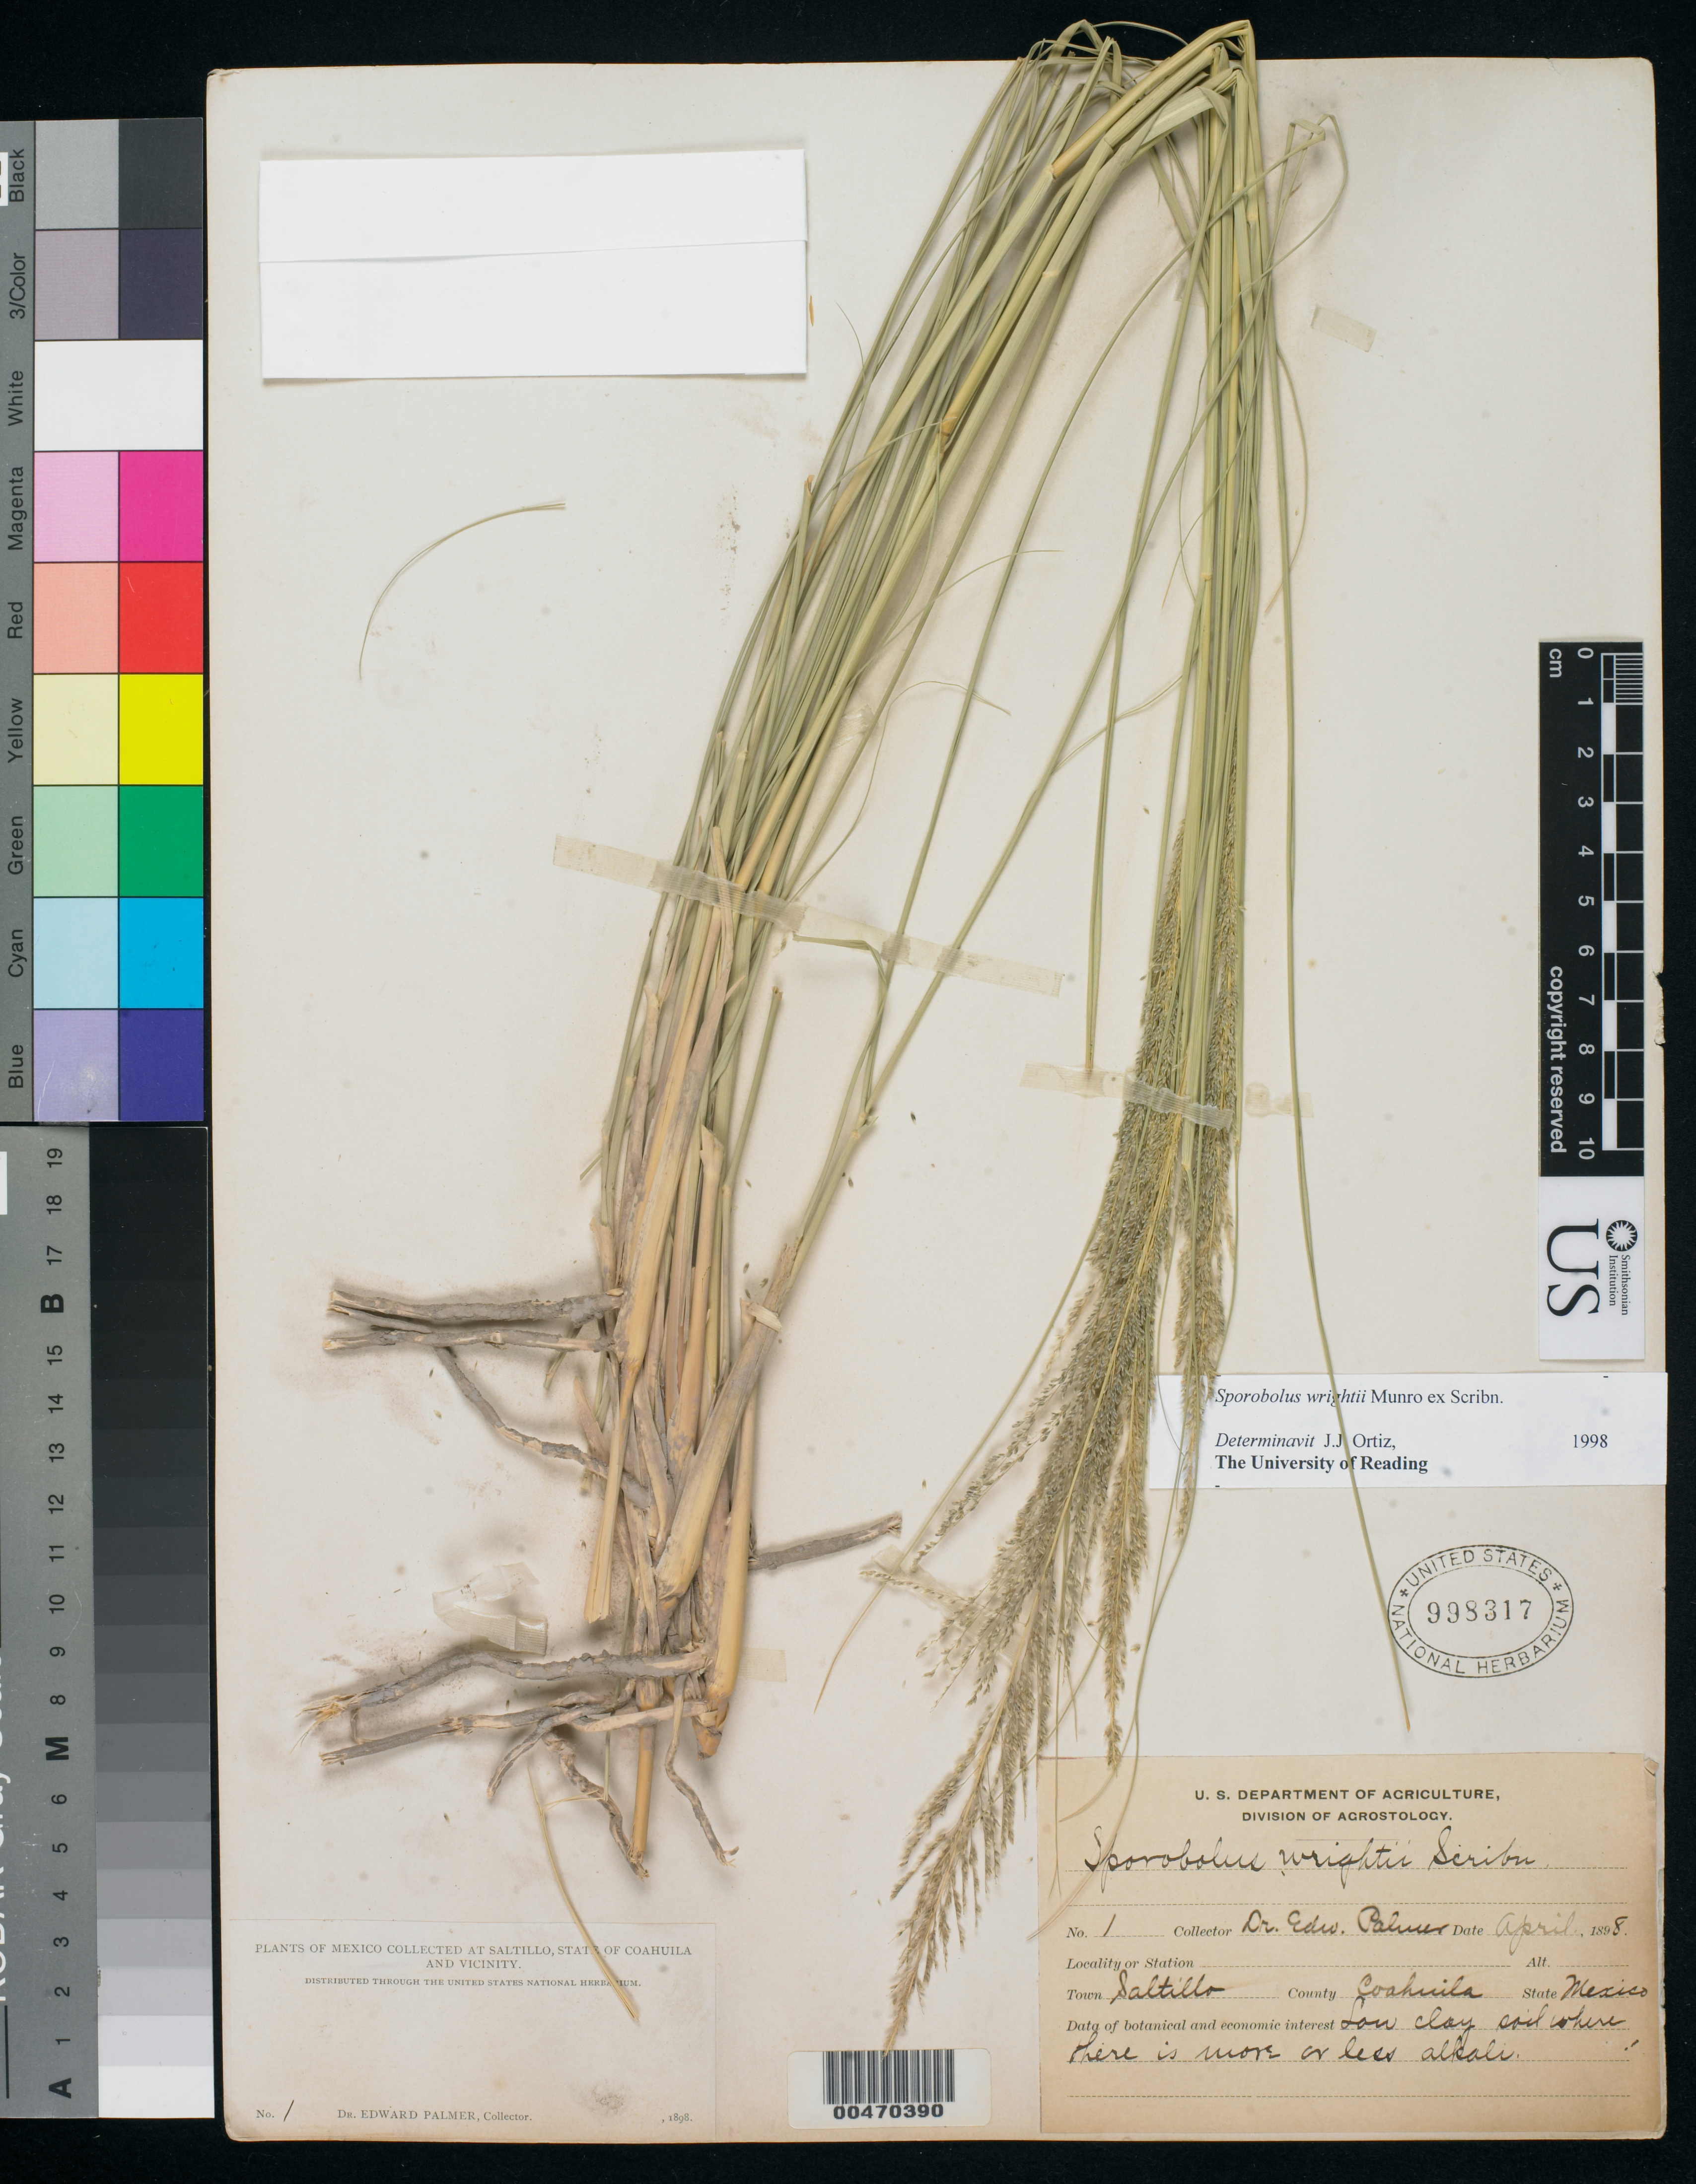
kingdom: Plantae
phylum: Tracheophyta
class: Liliopsida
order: Poales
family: Poaceae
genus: Sporobolus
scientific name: Sporobolus wrightii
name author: Munro ex Scribn.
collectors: E. Palmer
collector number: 1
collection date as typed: Apr 1898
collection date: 1898-04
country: Mexico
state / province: Coahuila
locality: At Saltillo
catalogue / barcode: US 998317